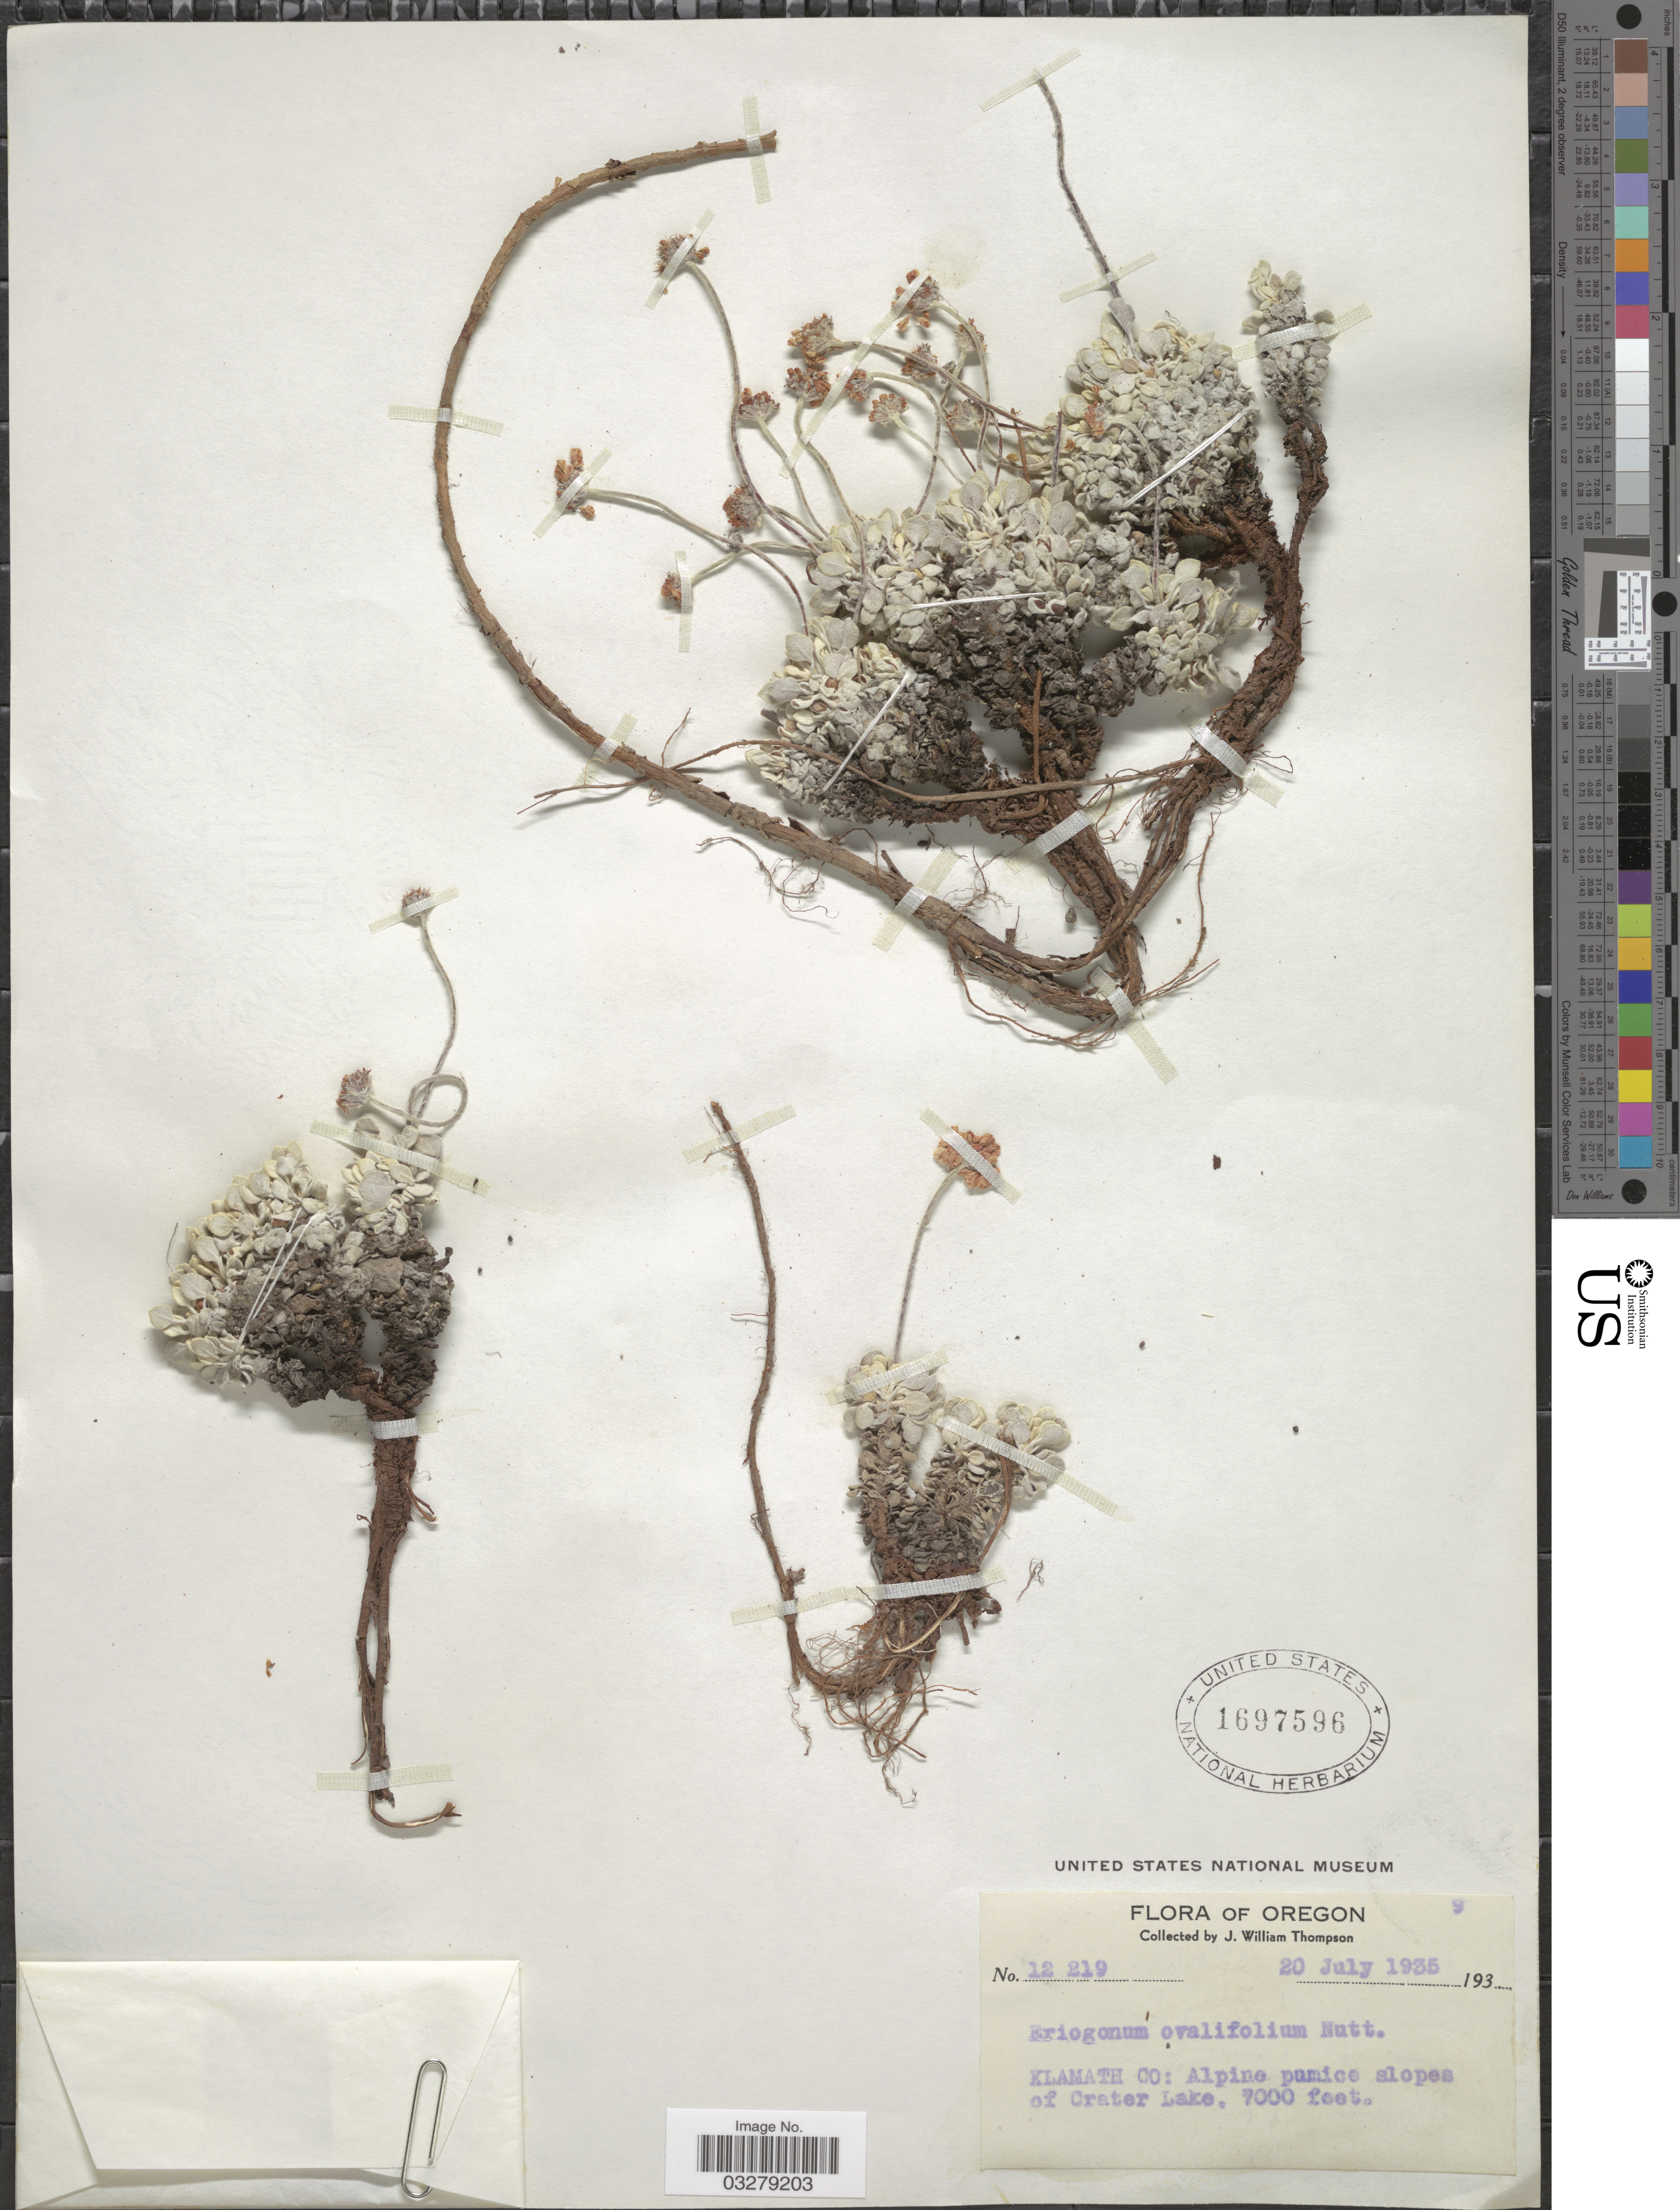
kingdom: Plantae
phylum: Tracheophyta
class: Magnoliopsida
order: Caryophyllales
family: Polygonaceae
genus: Eriogonum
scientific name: Eriogonum ovalifolium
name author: Nutt.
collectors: J. W. Thompson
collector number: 12219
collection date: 1935-07-20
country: United States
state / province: Oregon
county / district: Klamath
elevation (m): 2134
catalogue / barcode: US 1697596